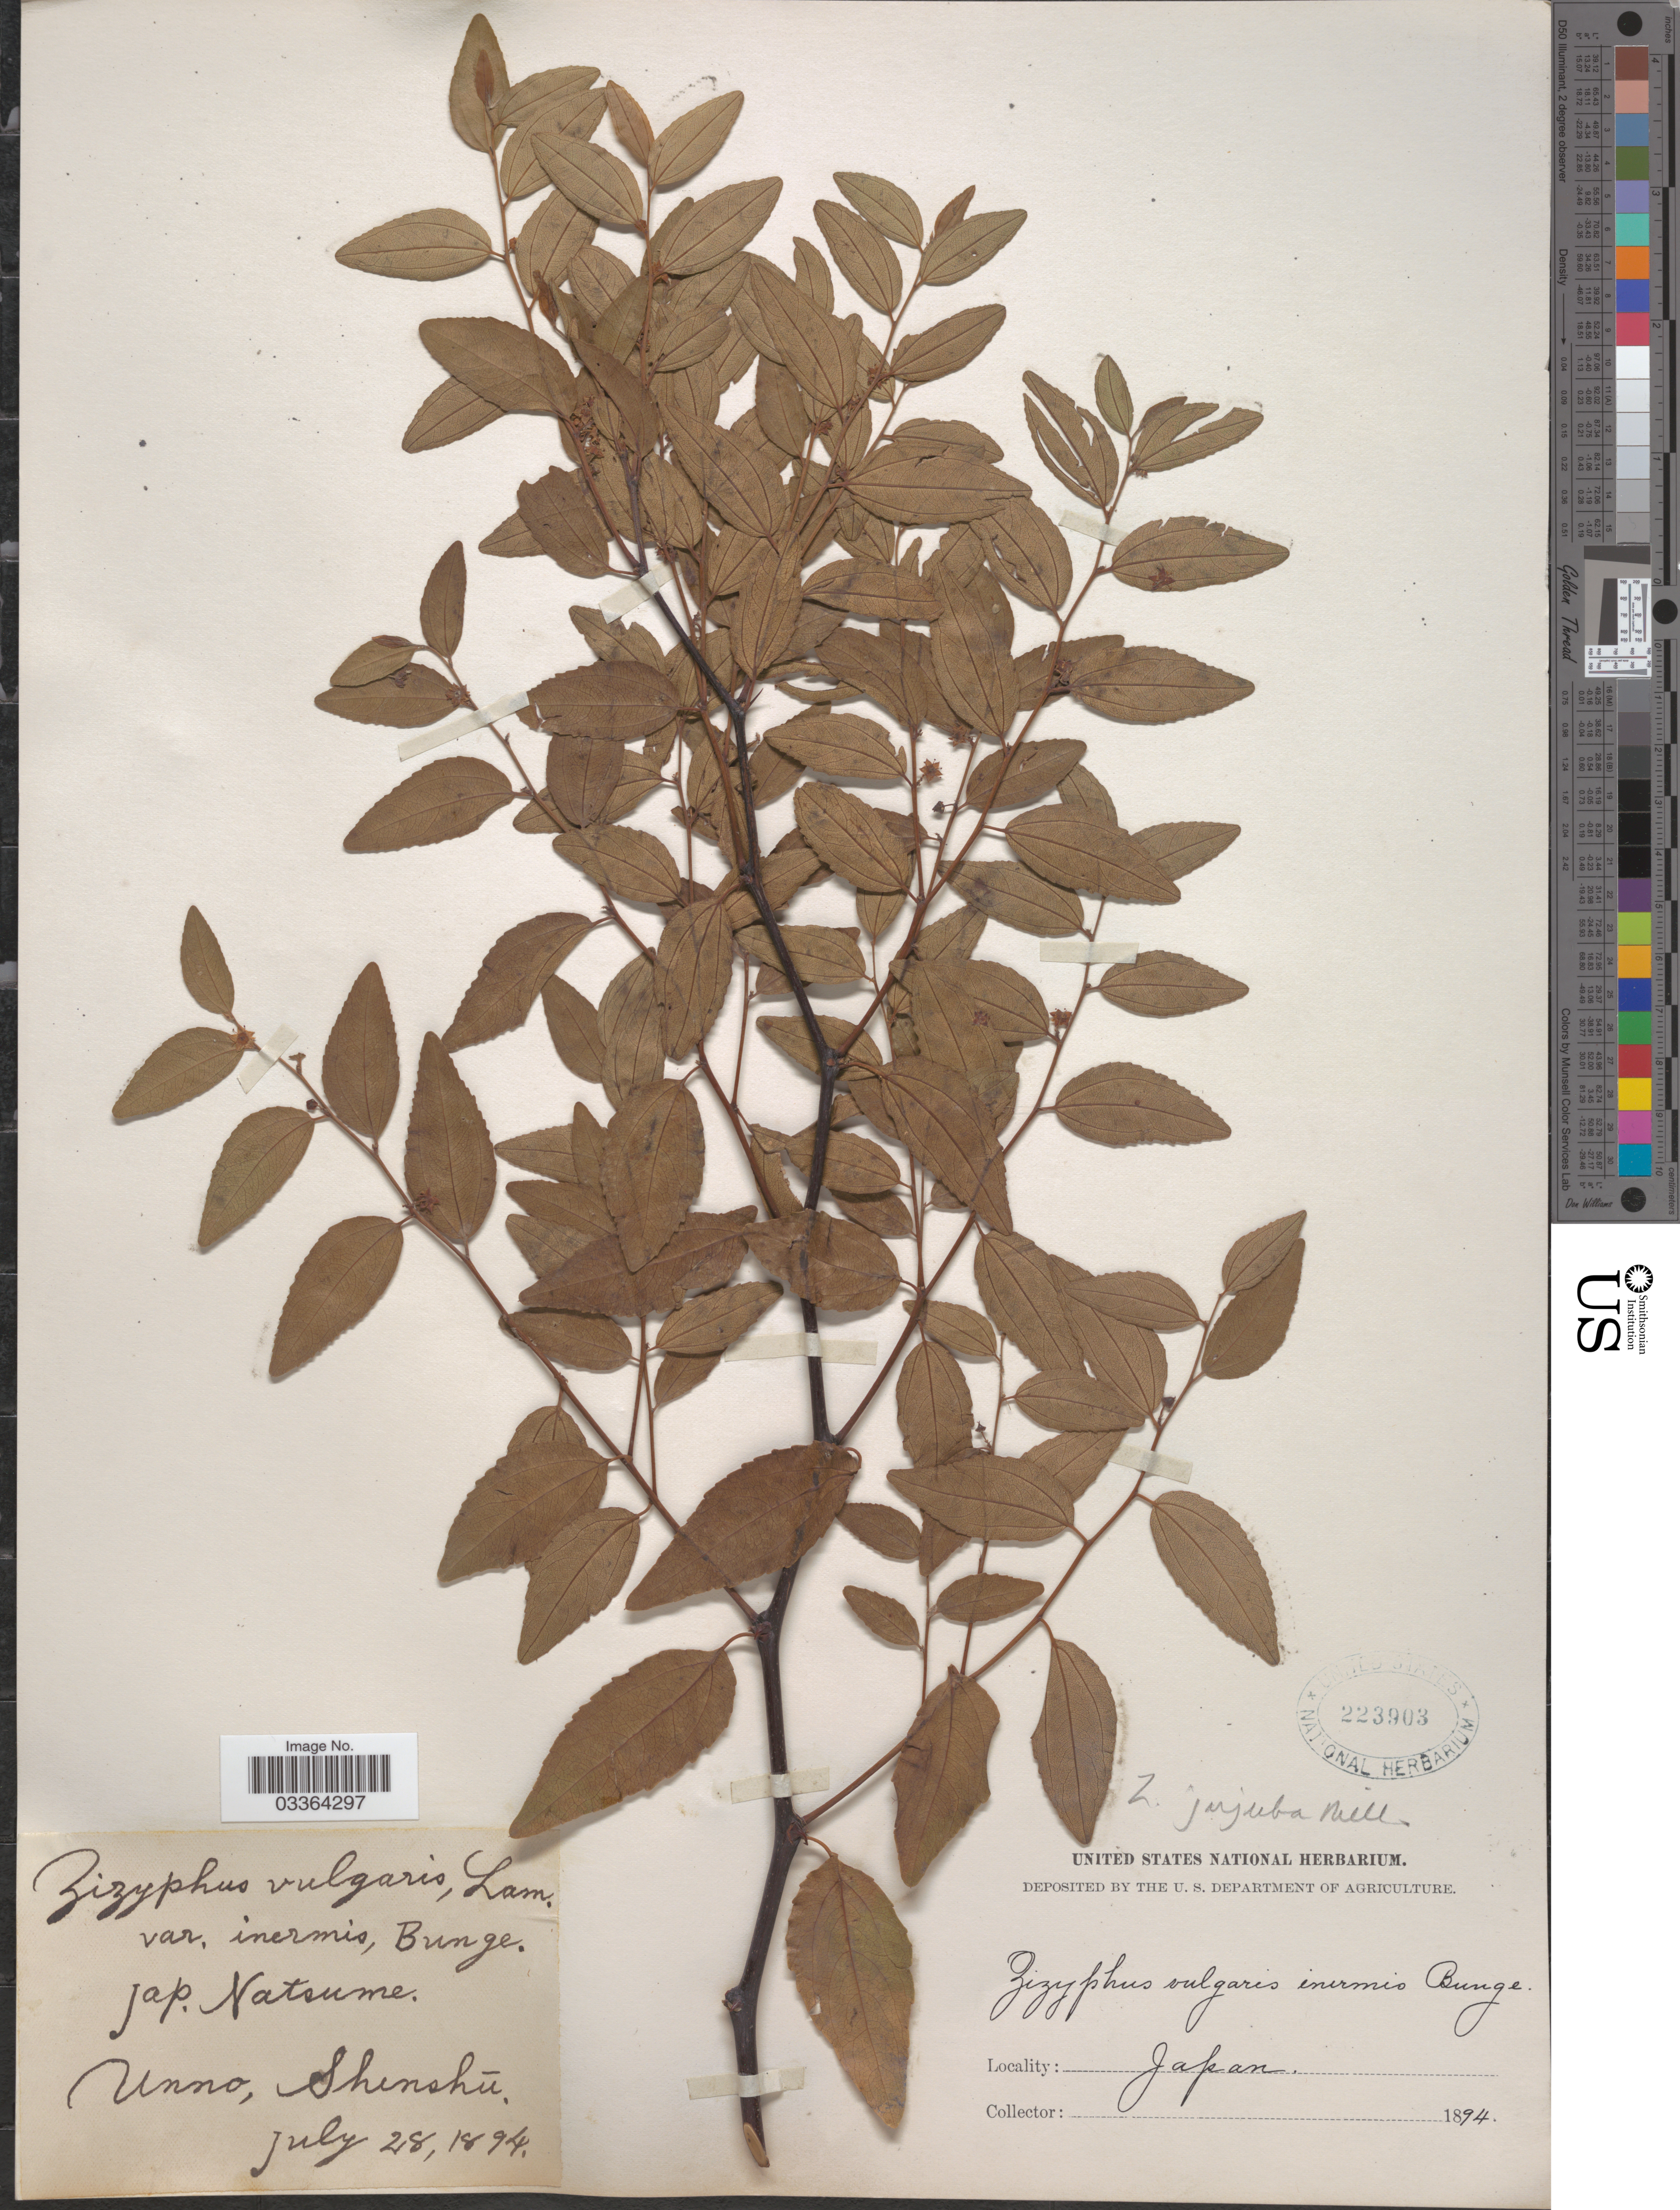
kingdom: Plantae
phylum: Tracheophyta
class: Magnoliopsida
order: Rosales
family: Rhamnaceae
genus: Ziziphus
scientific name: Ziziphus jujuba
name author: Mill.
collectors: ex herb. United States National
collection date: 1894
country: Japan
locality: Unno, Shinshū.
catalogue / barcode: US 223903